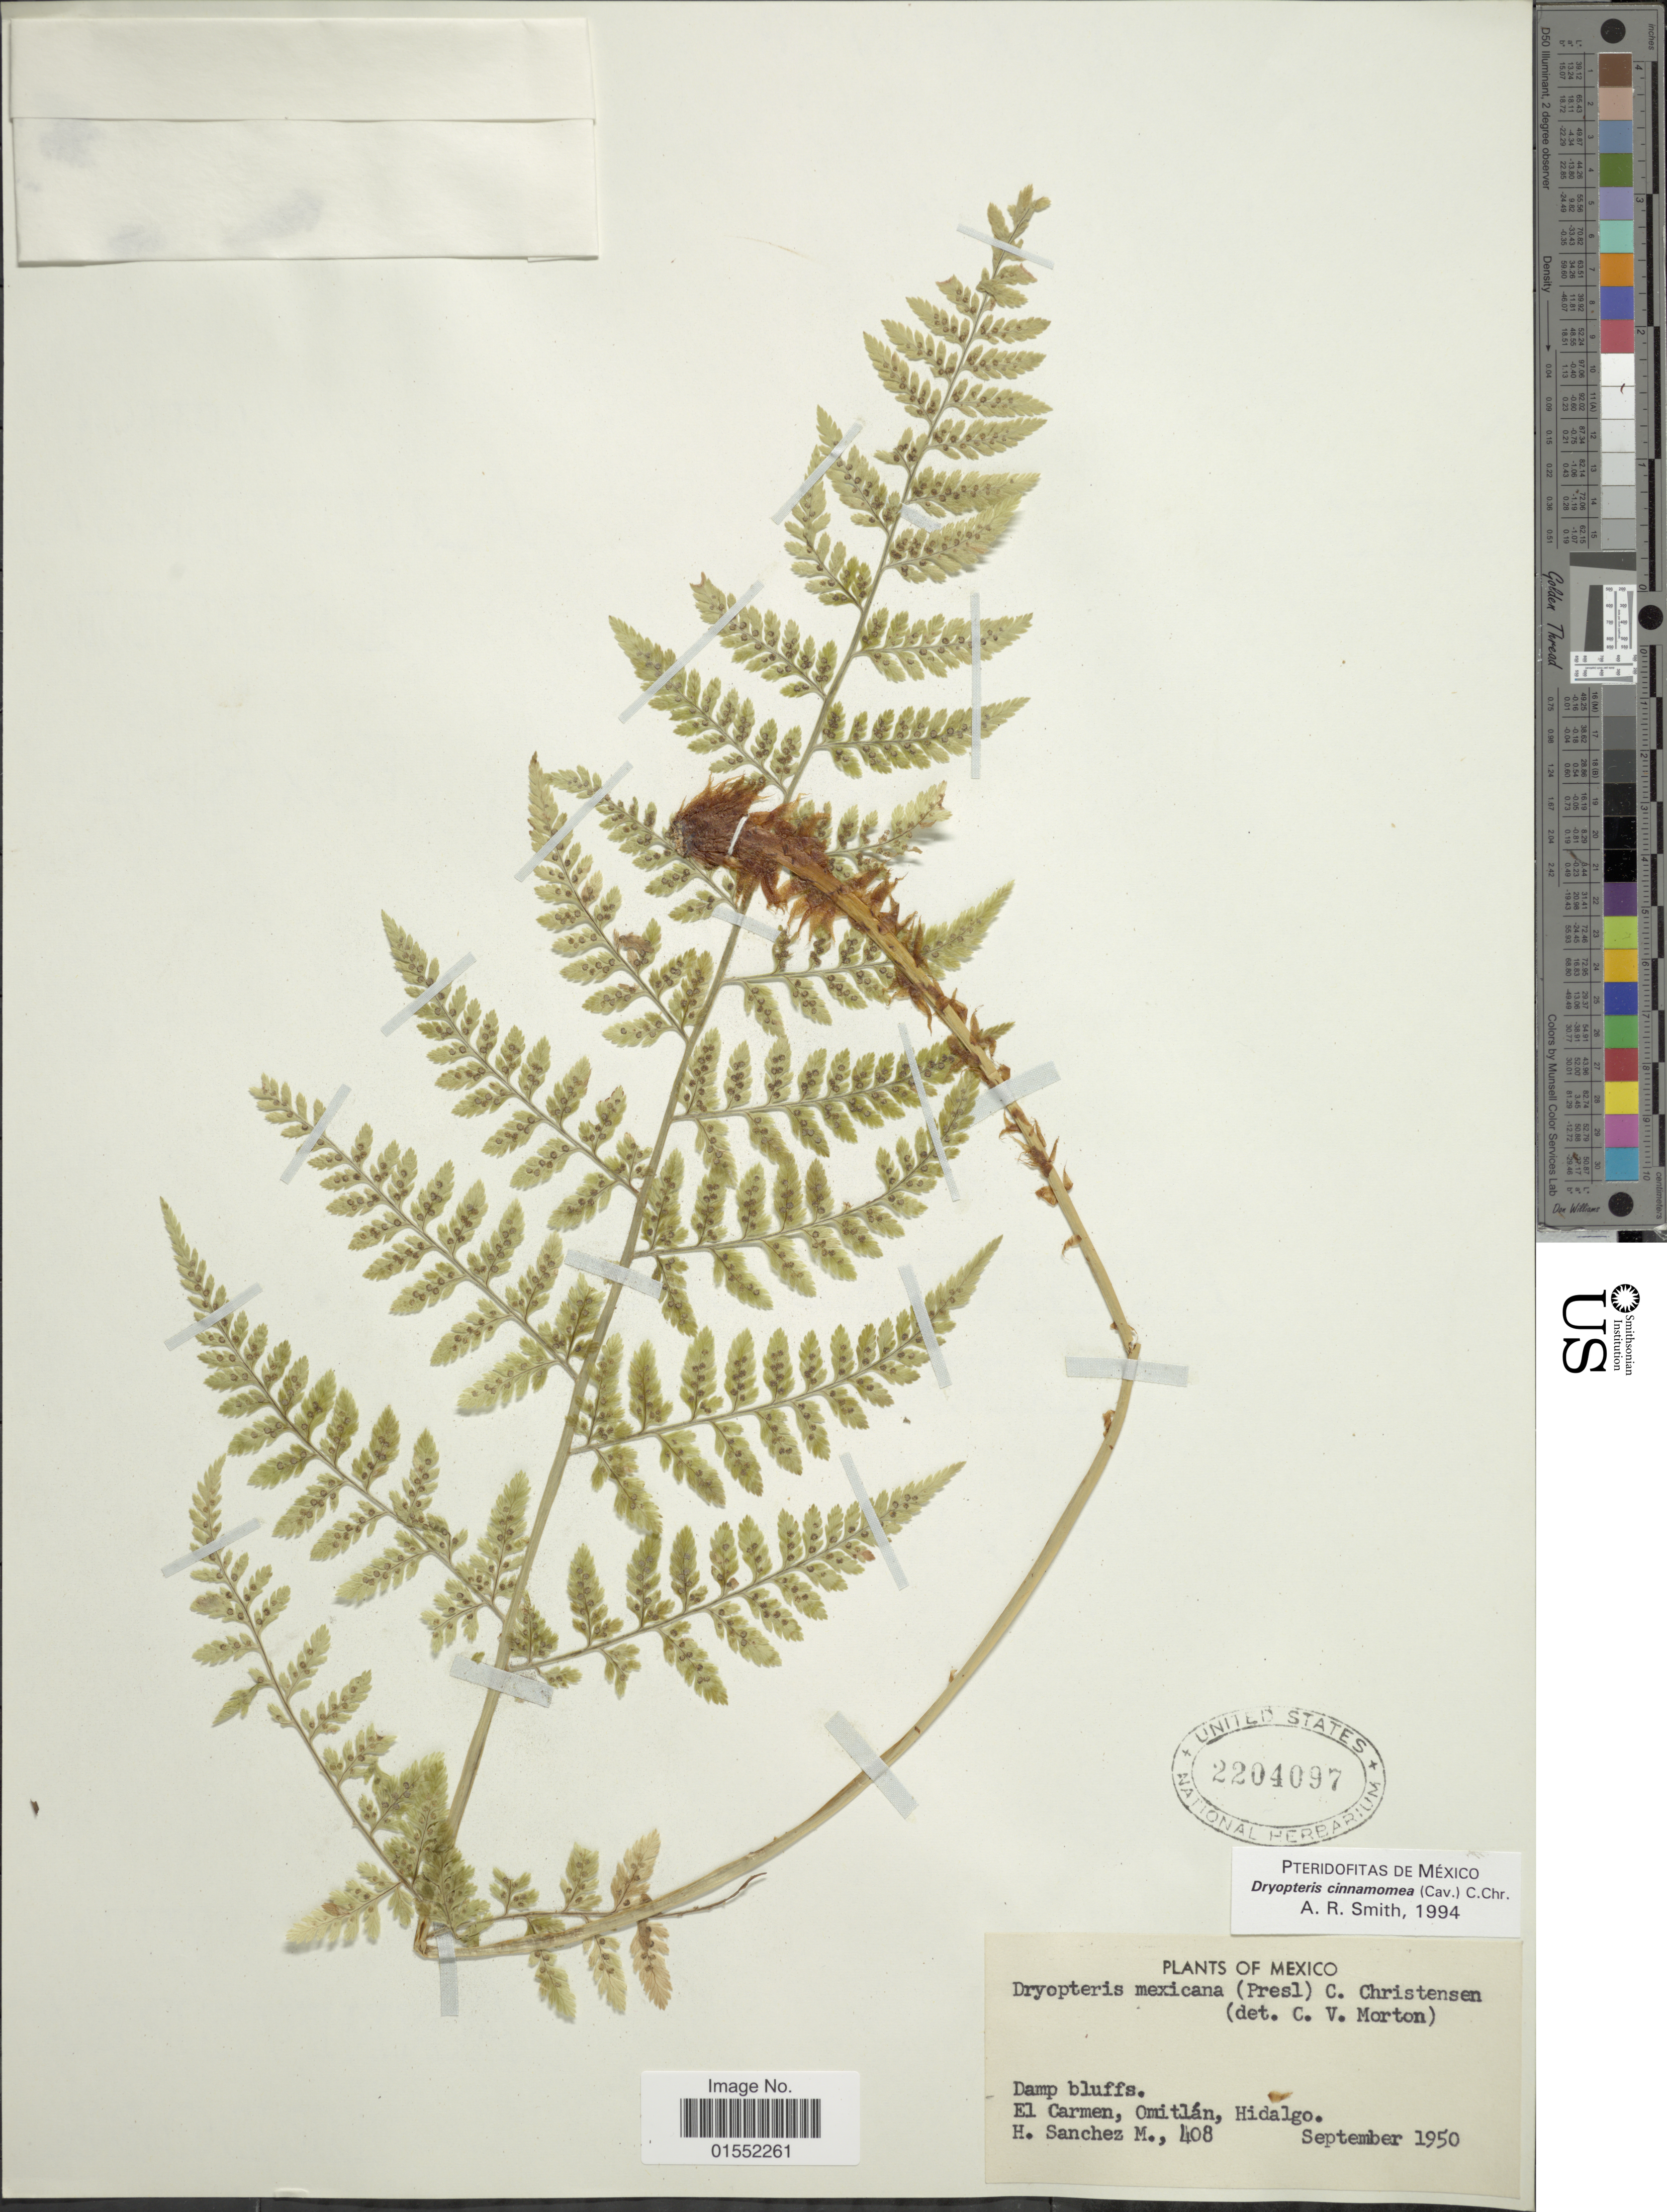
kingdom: Plantae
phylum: Tracheophyta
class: Polypodiopsida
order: Polypodiales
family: Dryopteridaceae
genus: Dryopteris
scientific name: Dryopteris cinnamomea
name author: (Cav.) C. Chr.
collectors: H. Sánchez-Mejorada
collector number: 408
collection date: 1950-09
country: Mexico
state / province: Hidalgo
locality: El Carmen, Omitlán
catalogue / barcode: US 2204097